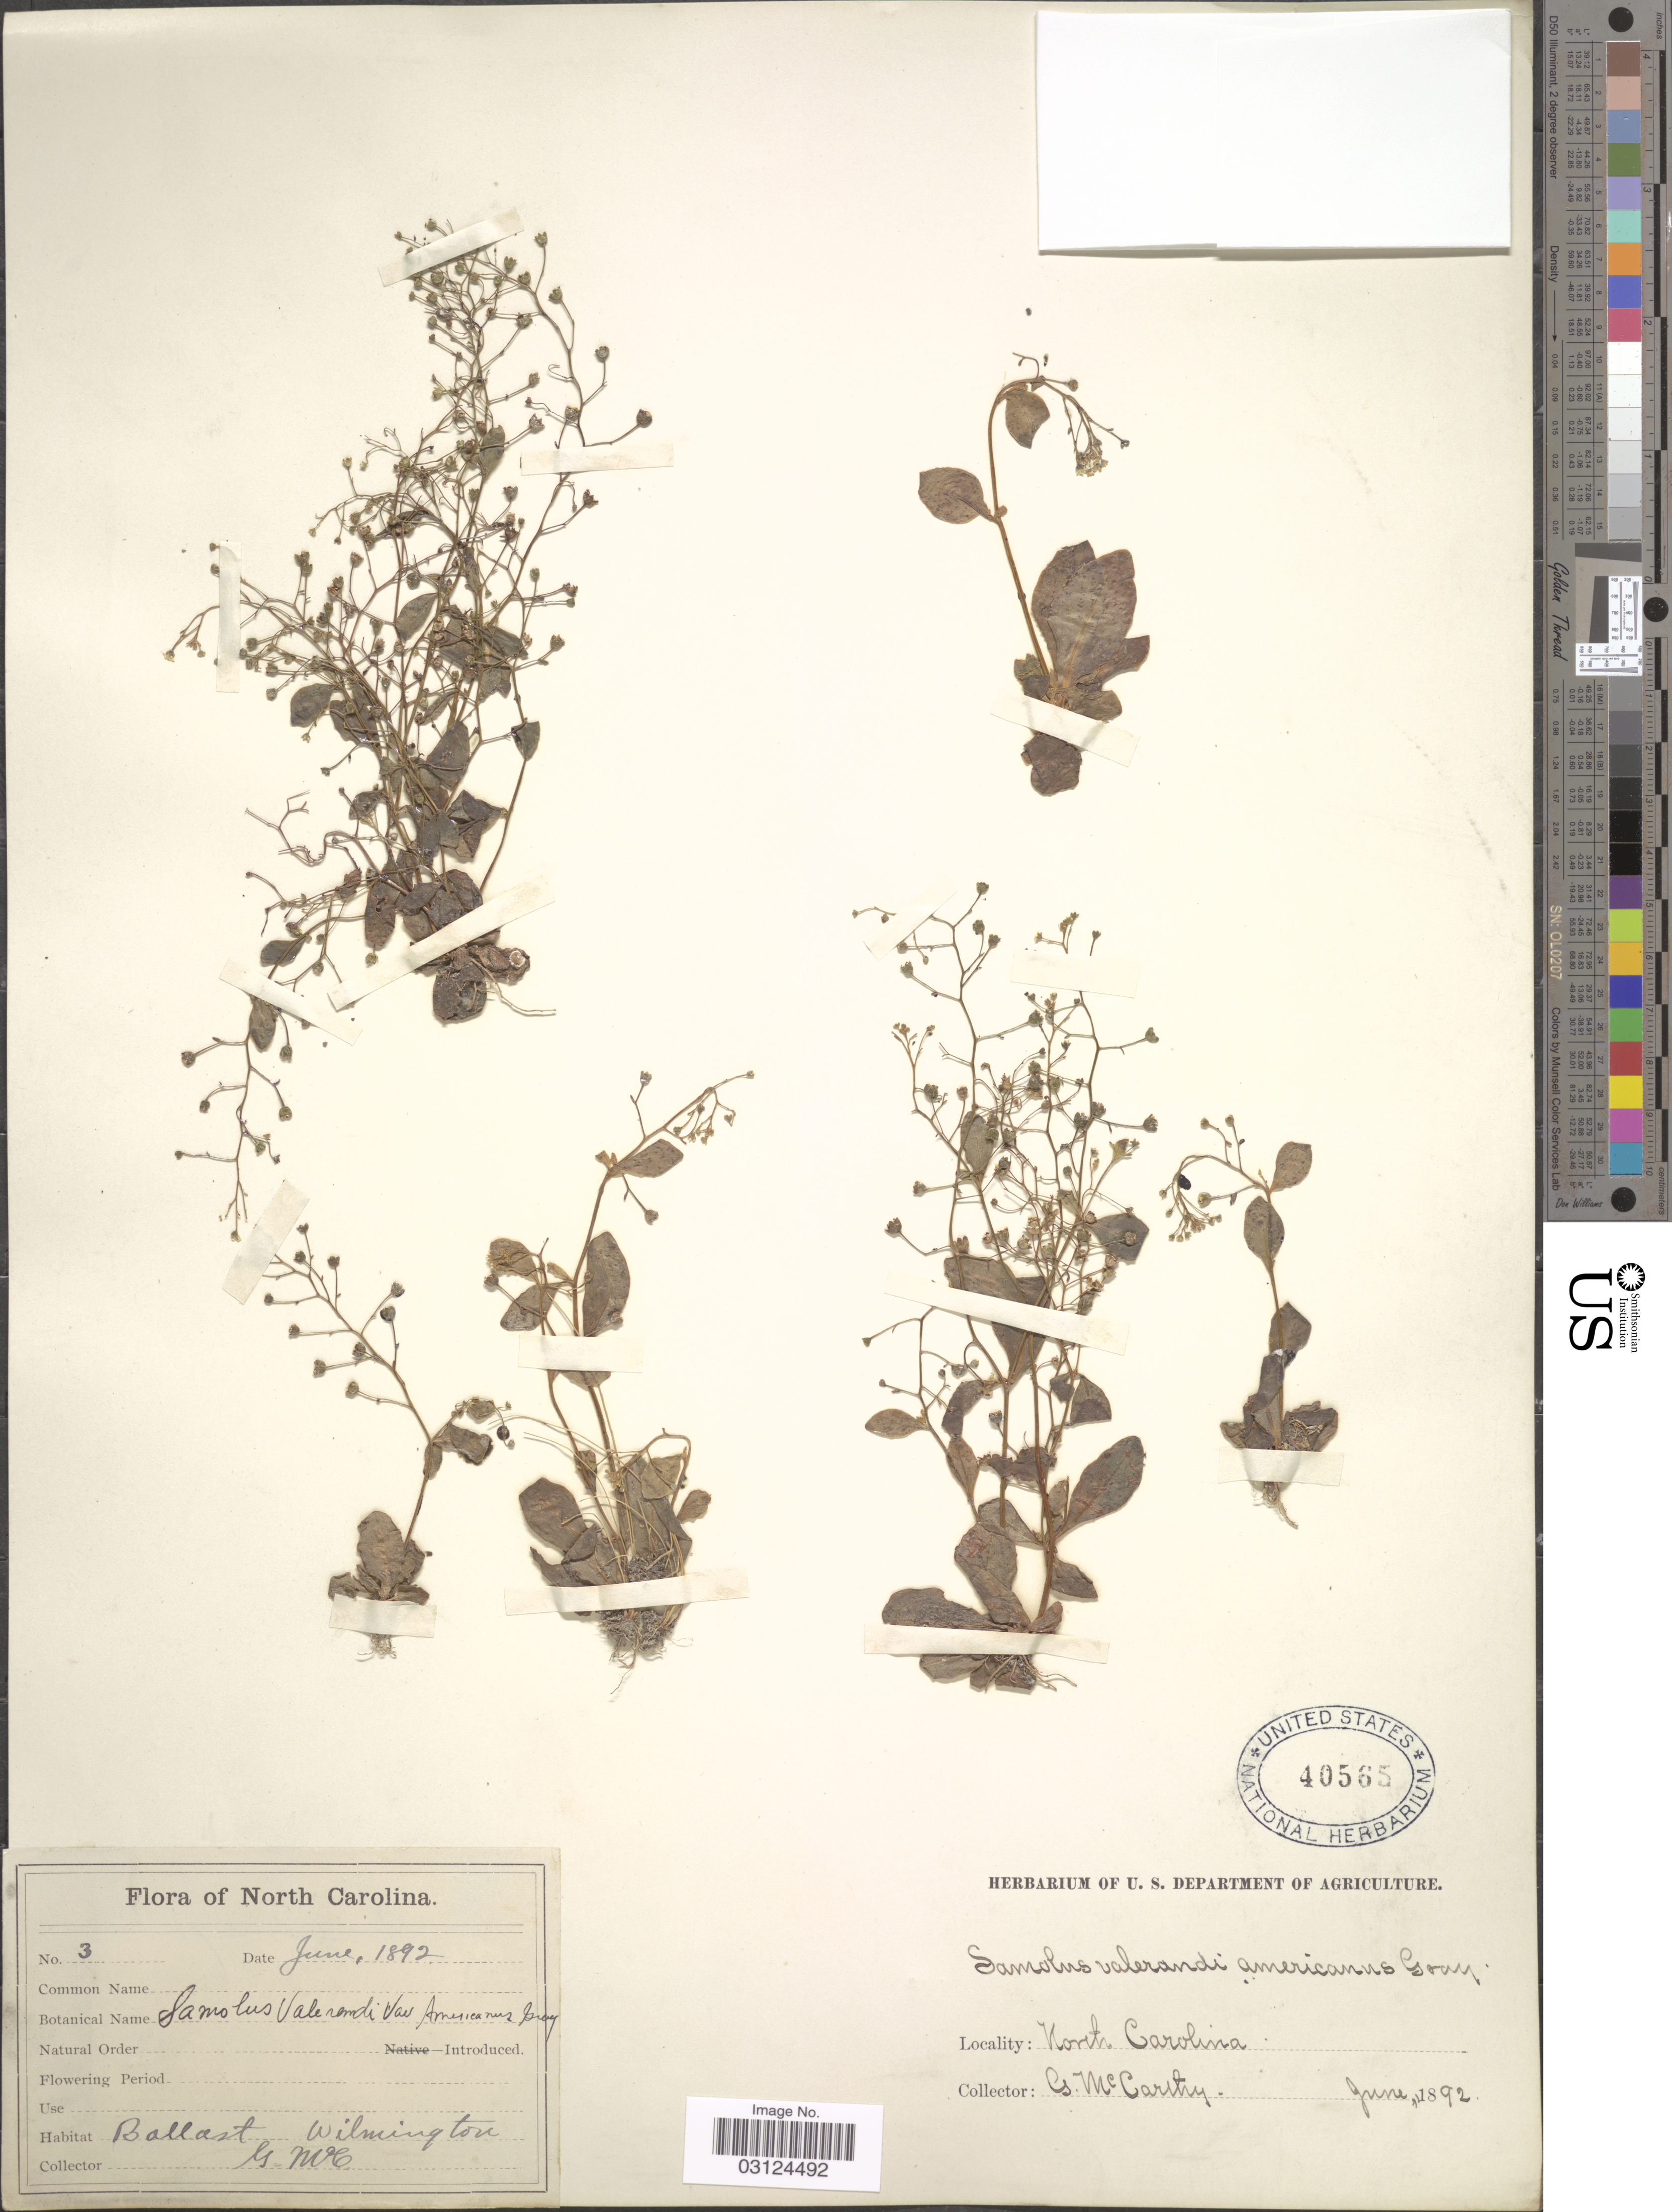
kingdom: Plantae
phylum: Tracheophyta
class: Magnoliopsida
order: Ericales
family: Primulaceae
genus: Samolus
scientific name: Samolus parviflorus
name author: Raf.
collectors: G. McCarthy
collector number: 3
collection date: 1892-06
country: United States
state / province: North Carolina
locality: Ballast, Wilmington.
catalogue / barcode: US 40565